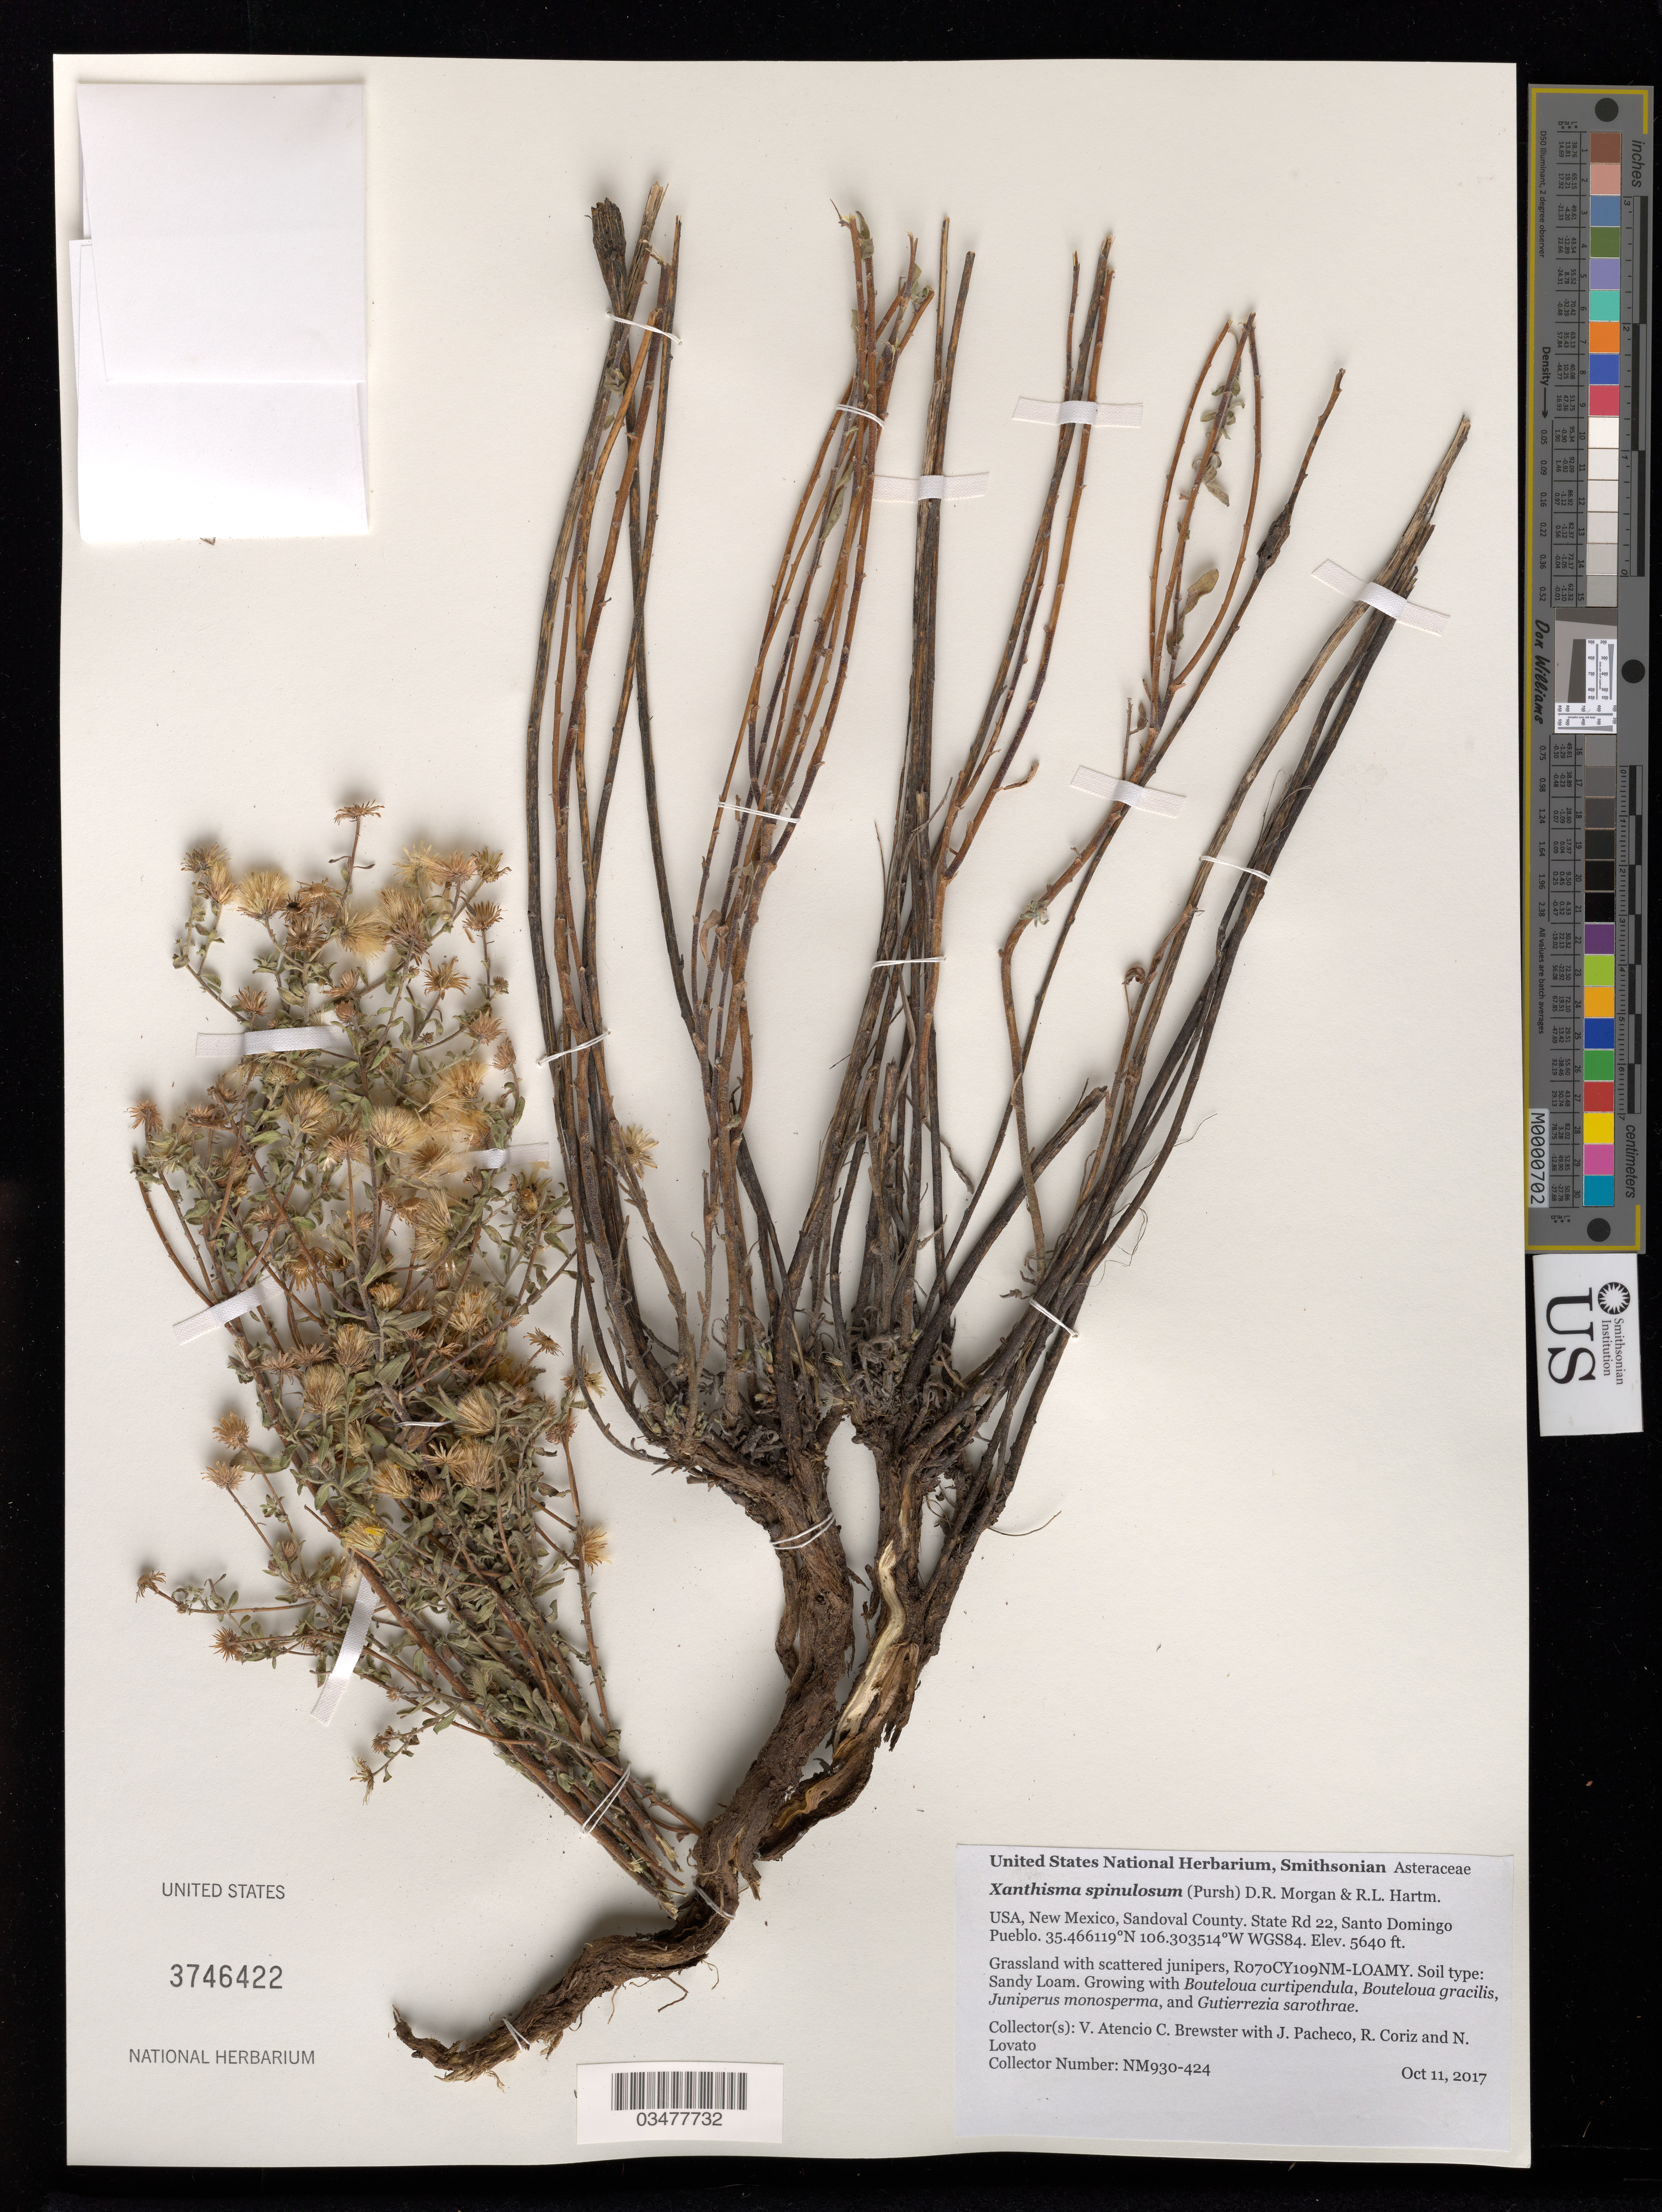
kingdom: Plantae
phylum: Tracheophyta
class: Magnoliopsida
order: Asterales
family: Asteraceae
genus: Xanthisma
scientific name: Xanthisma spinulosum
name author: (Pursh) D. R. Morgan & R.L. Hartm.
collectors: V. Atencio, C. Brewster, J. Pacheco, R. Coriz & N. Lovato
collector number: NM930-424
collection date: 2017-10-11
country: United States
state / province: New Mexico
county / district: Sandoval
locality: Santo Domingo Pueblo, State Road 22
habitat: R070CY109NM-LOAMY. Sandy Loam. Grassland with scattered junipers. With Bouteloua gracilis, Juniperus monosperma, ect.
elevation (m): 1719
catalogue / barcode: US 3746422